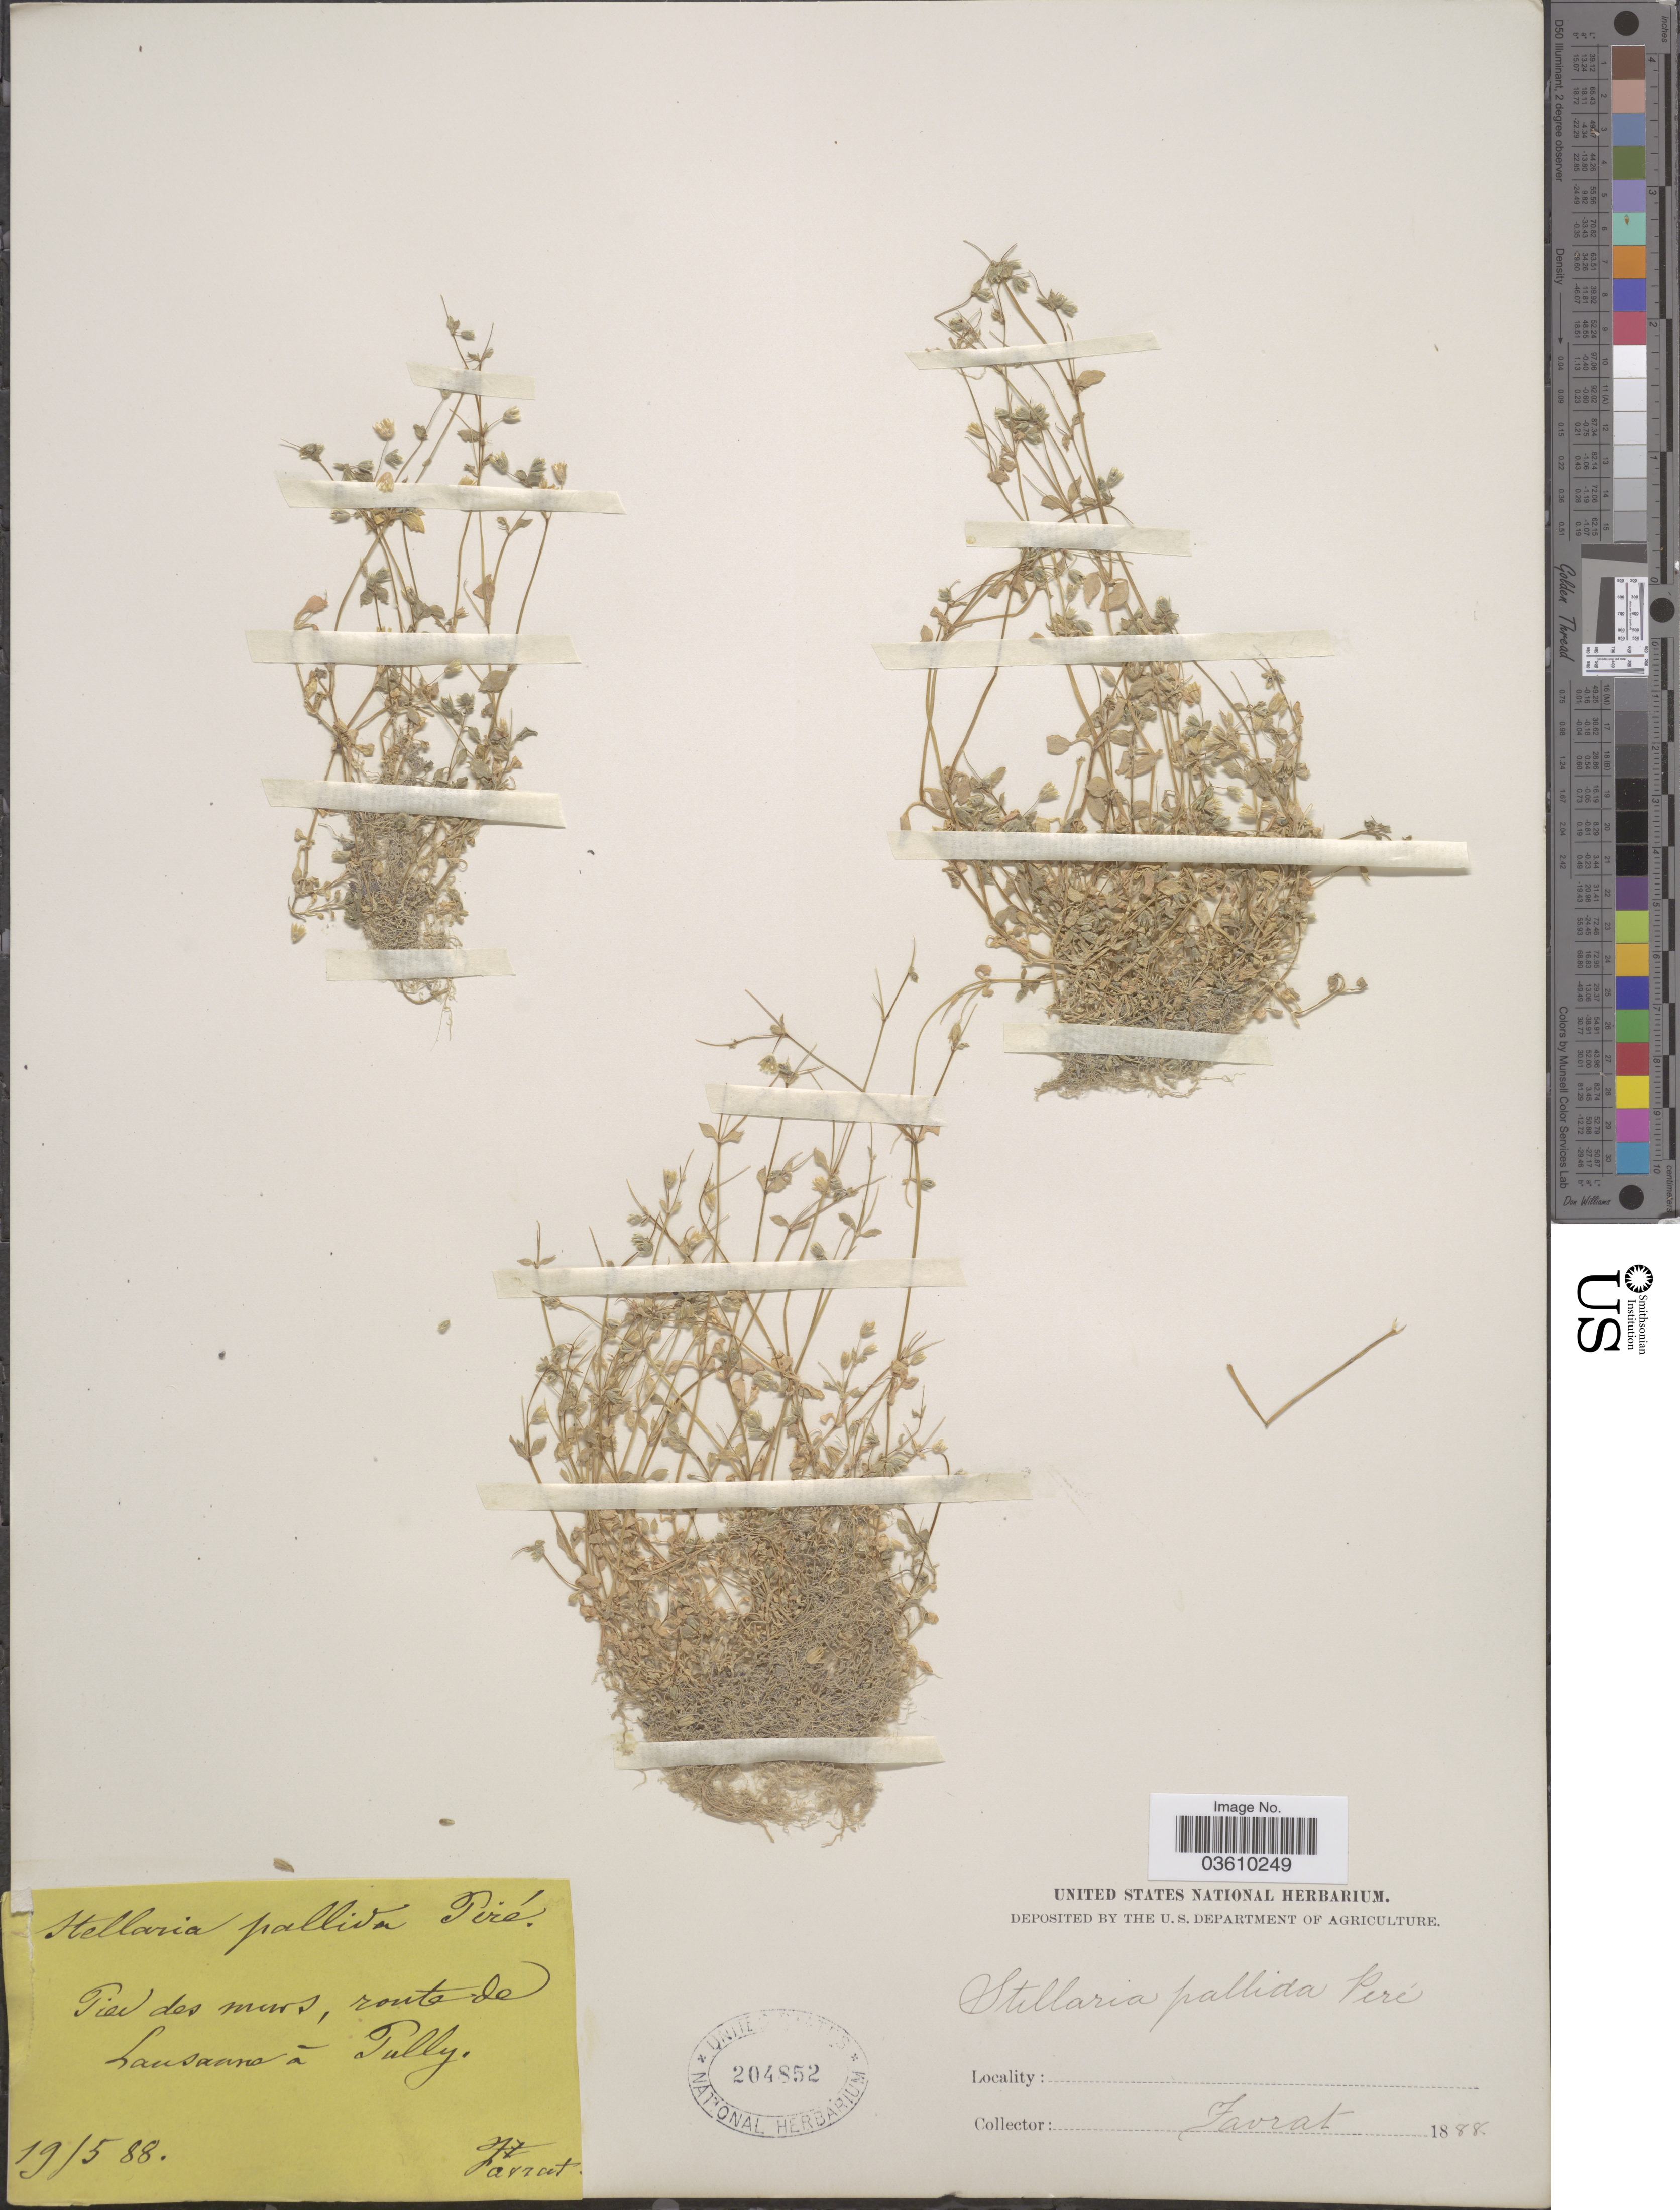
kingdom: Plantae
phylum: Tracheophyta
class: Magnoliopsida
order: Caryophyllales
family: Caryophyllaceae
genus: Stellaria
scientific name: Stellaria pallida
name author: (Dumort.) Crép.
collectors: L. Favrat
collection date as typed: Transcribed d/m/y: 19/5/88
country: Switzerland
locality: Pied des murs, route de Lausanna á Pully.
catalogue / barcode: US 204852